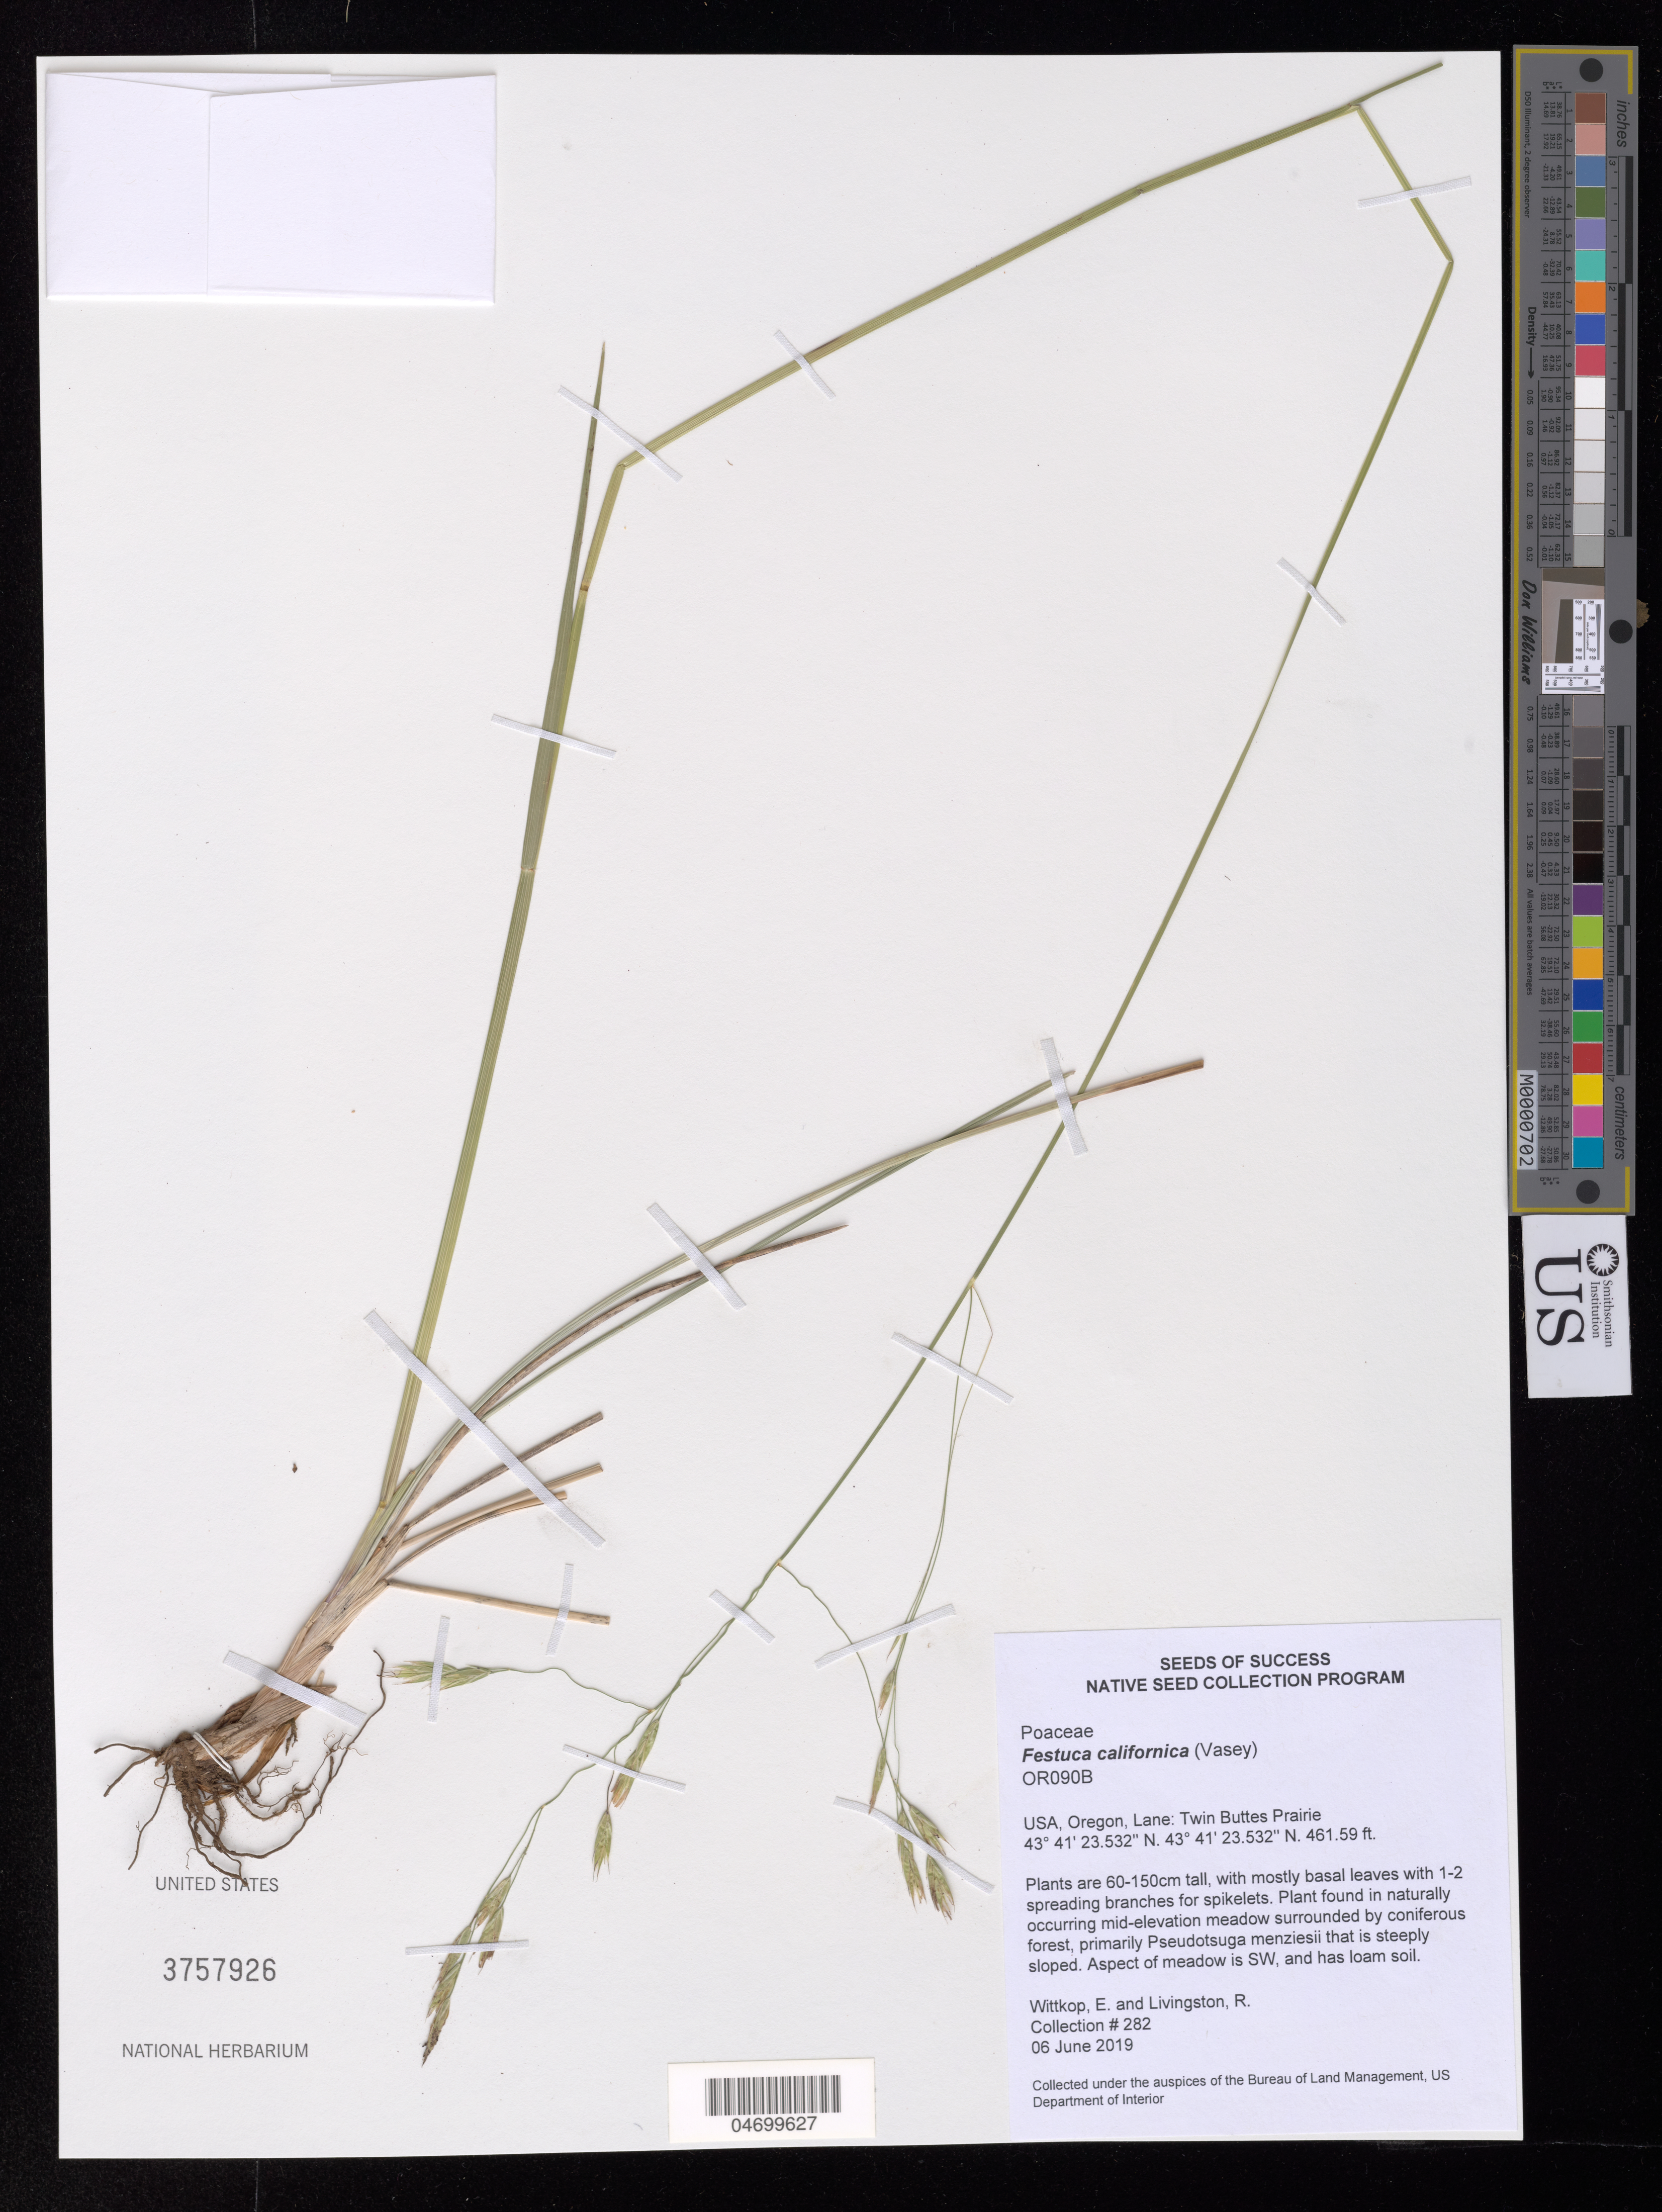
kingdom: Plantae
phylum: Tracheophyta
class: Liliopsida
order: Poales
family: Poaceae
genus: Festuca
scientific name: Festuca californica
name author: Vasey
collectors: E. Wittkop & R. Livingston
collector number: OR090B-282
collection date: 2019-06-06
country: United States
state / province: Oregon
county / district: Lane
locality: Twin Buttes Prairie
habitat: Mid-elevated meadow surrounded by coniferous forest. Loam soil.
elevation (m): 140.69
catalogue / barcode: US 3757926